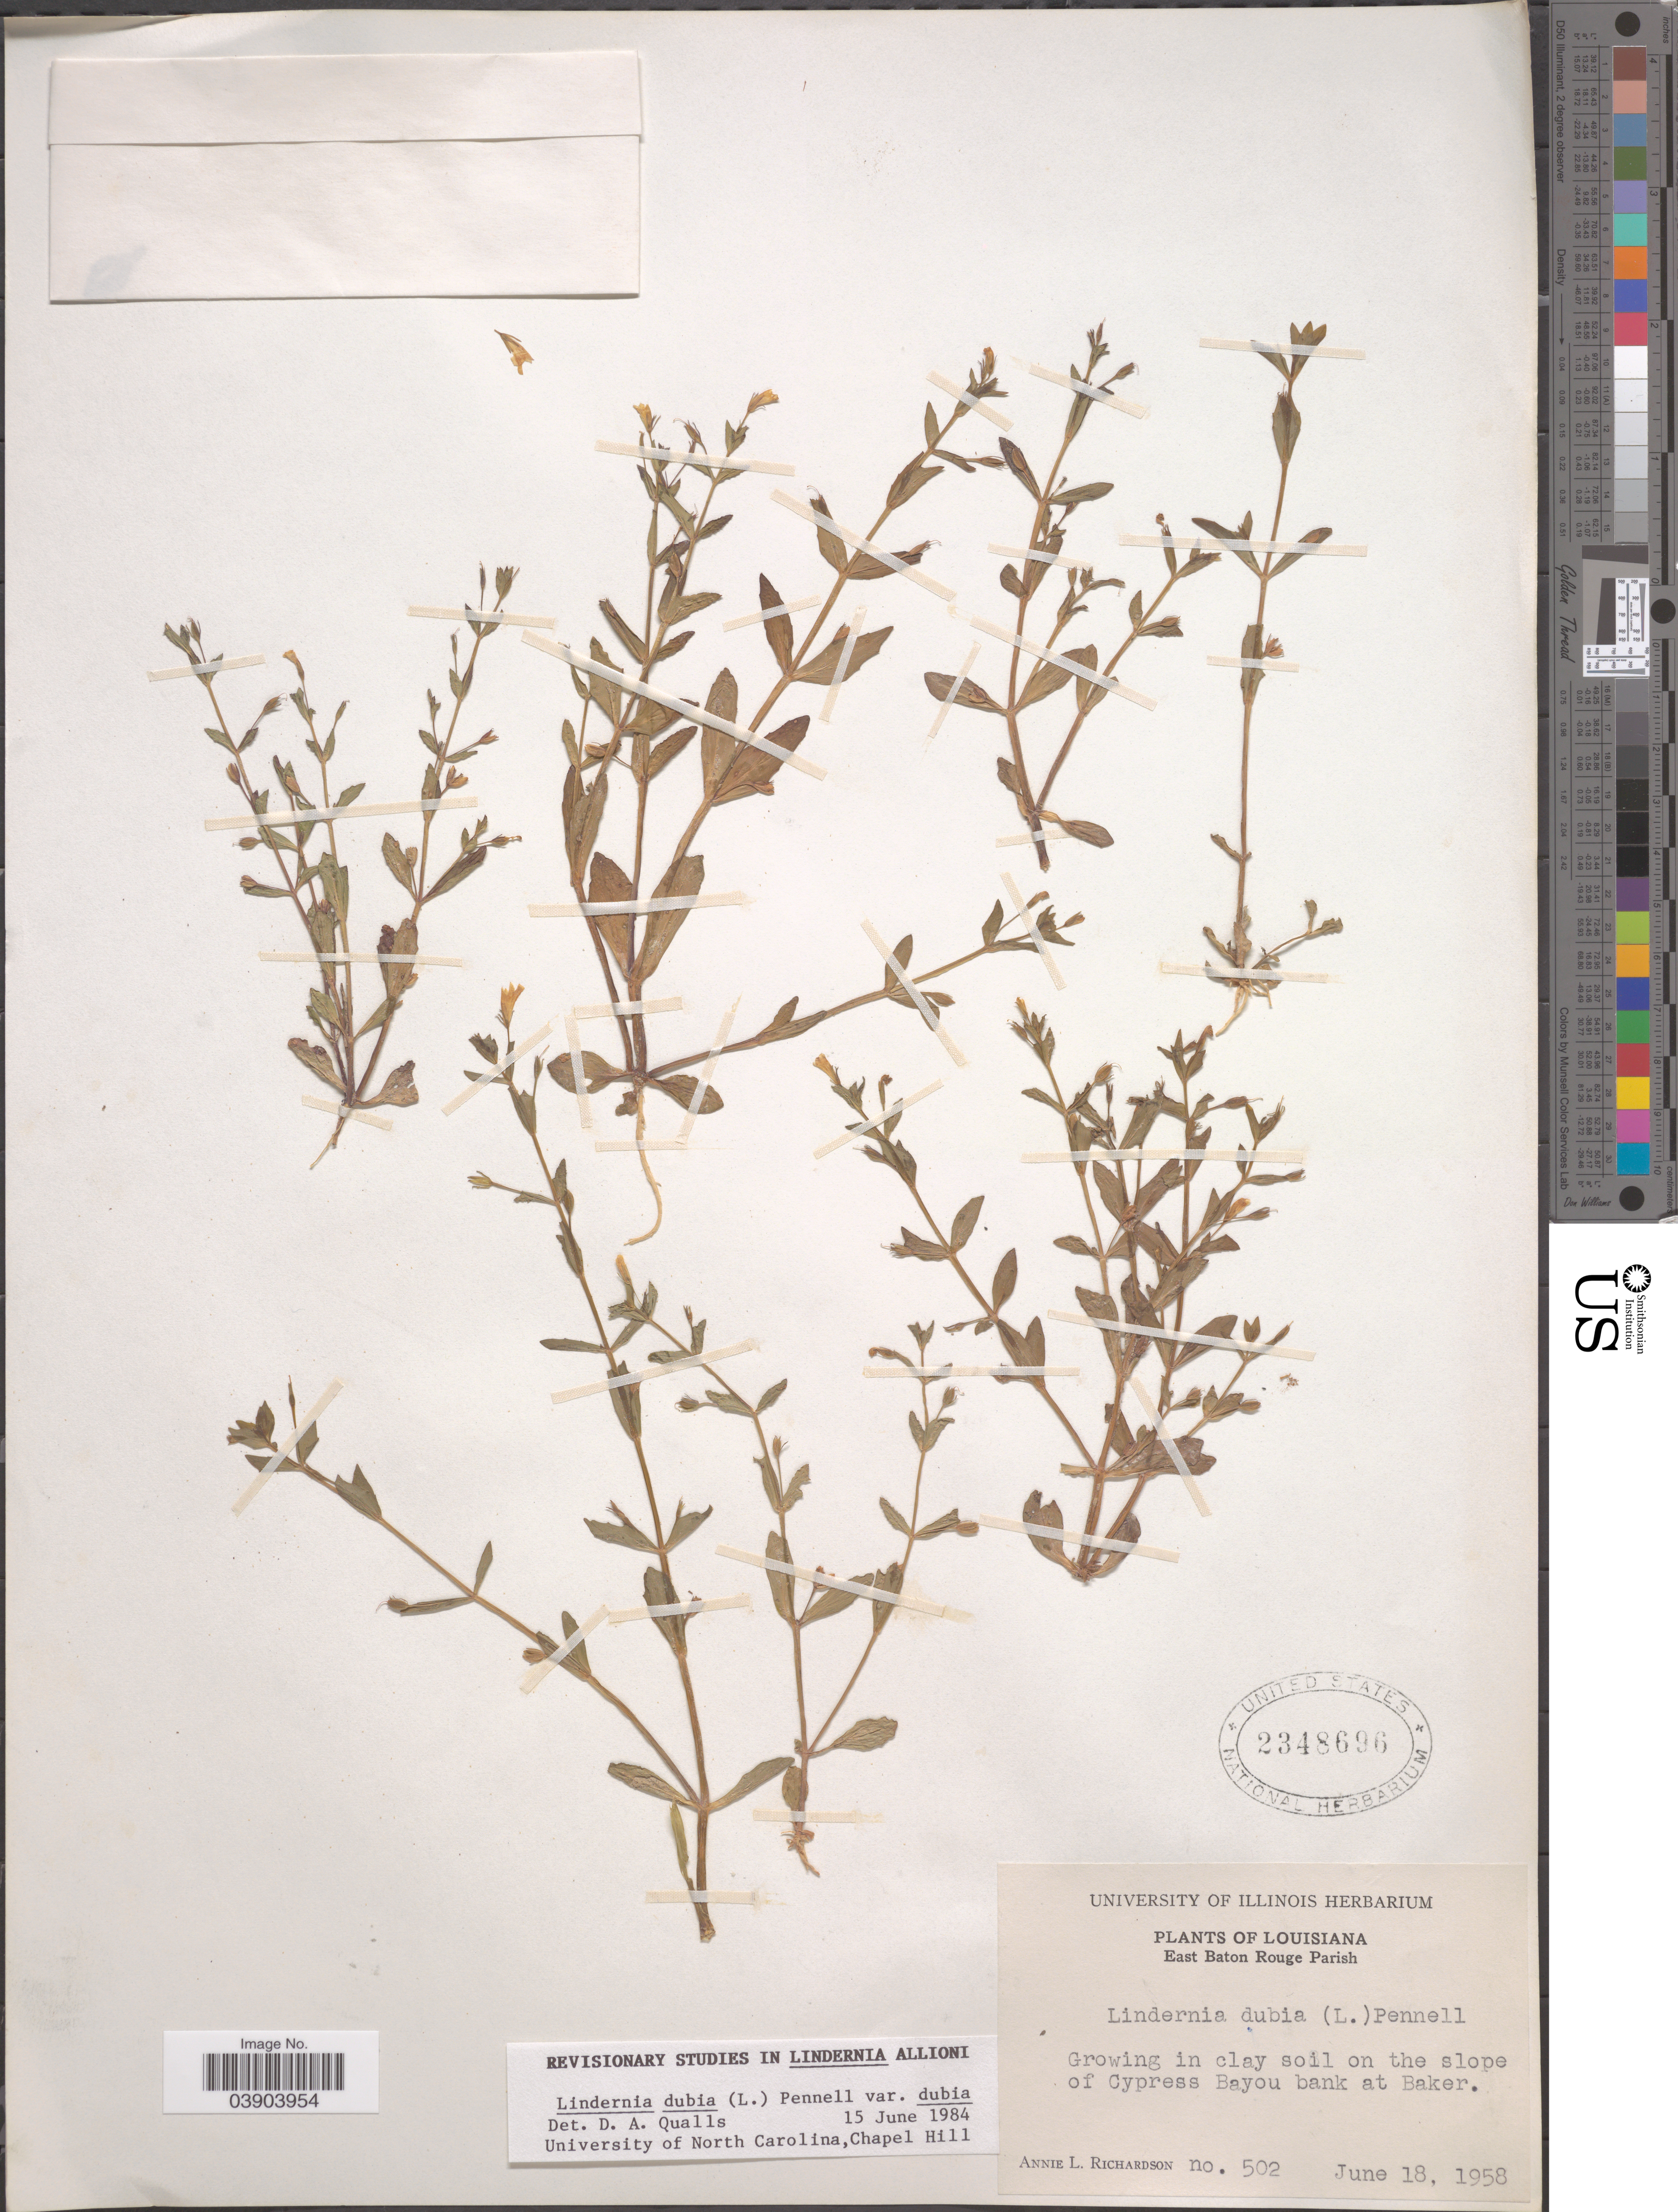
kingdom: Plantae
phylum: Tracheophyta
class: Magnoliopsida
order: Lamiales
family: Linderniaceae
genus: Lindernia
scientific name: Lindernia dubia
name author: (L.) Pennell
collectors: A. L. Richardson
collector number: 502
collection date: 1958-06-18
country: United States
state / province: Louisiana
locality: East Baton Rouge Parish. On the slope of Cypress Bayou bank at Baker.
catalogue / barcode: US 2348696